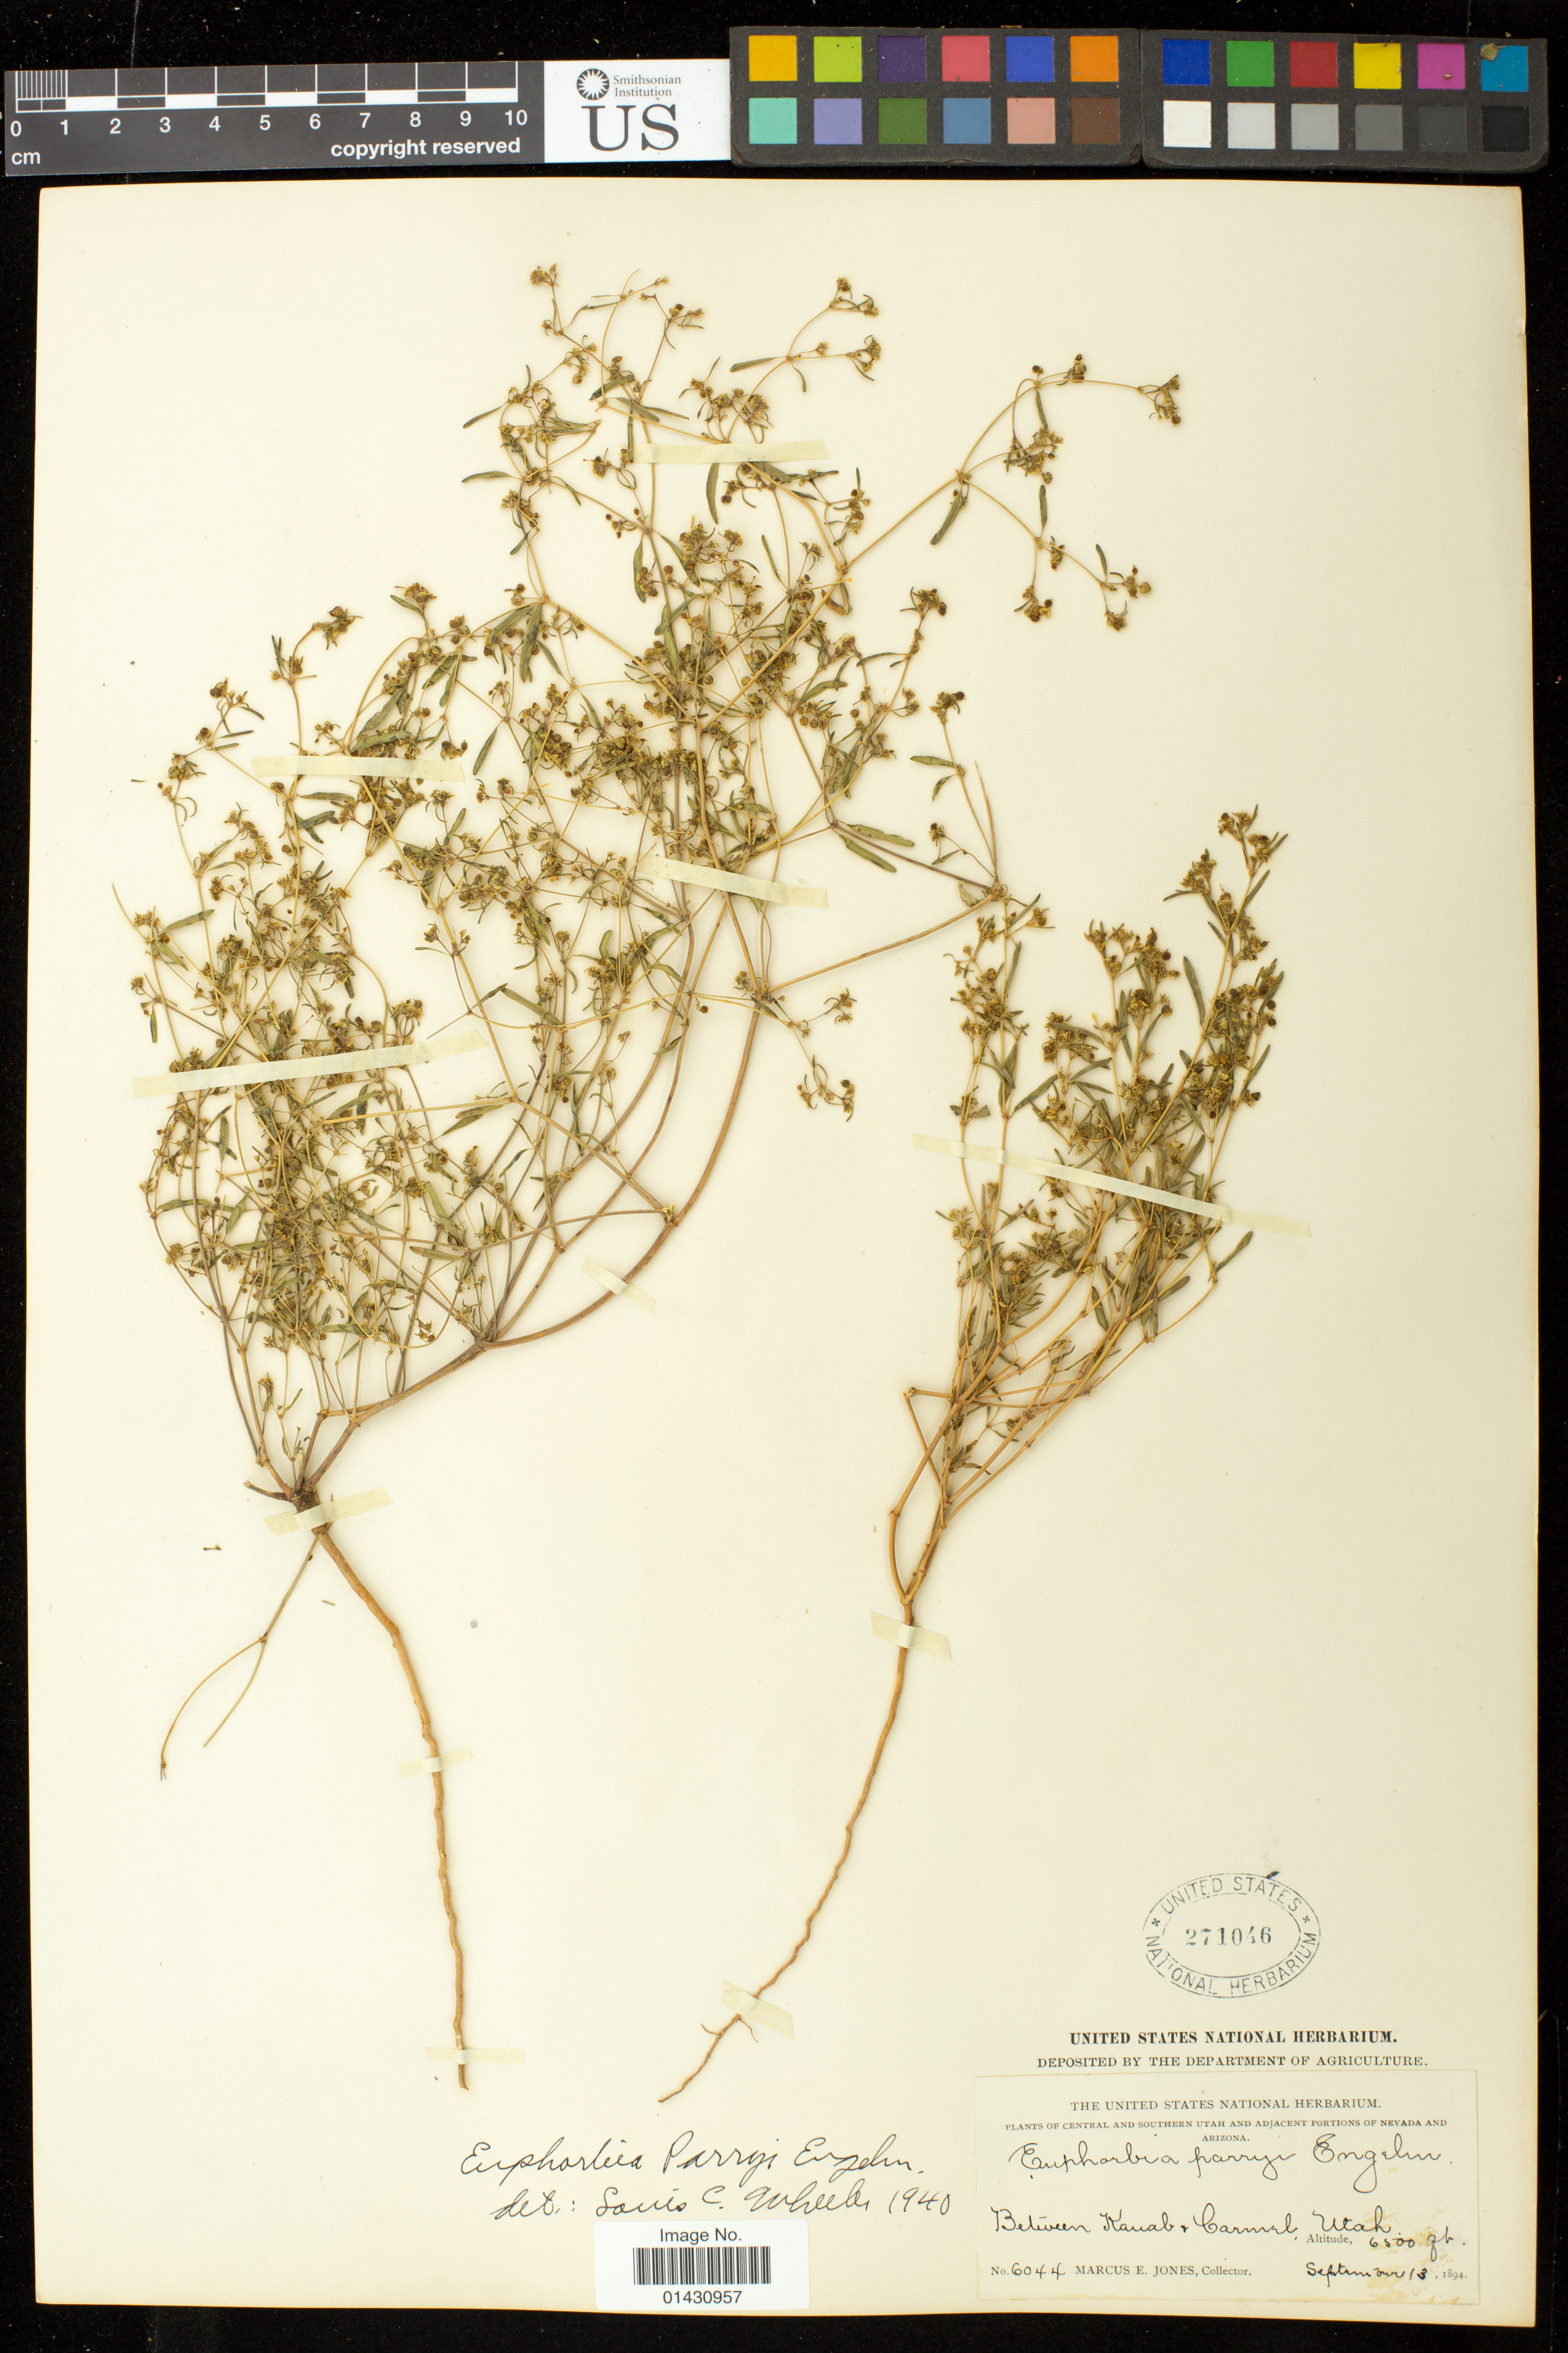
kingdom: Plantae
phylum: Tracheophyta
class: Magnoliopsida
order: Malpighiales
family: Euphorbiaceae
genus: Euphorbia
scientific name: Euphorbia parryi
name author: Engelm.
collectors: M. E. Jones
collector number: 6044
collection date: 1894-09-13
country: United States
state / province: Utah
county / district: Kane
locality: Between Kanab & Carmel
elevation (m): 1981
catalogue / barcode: US 271046